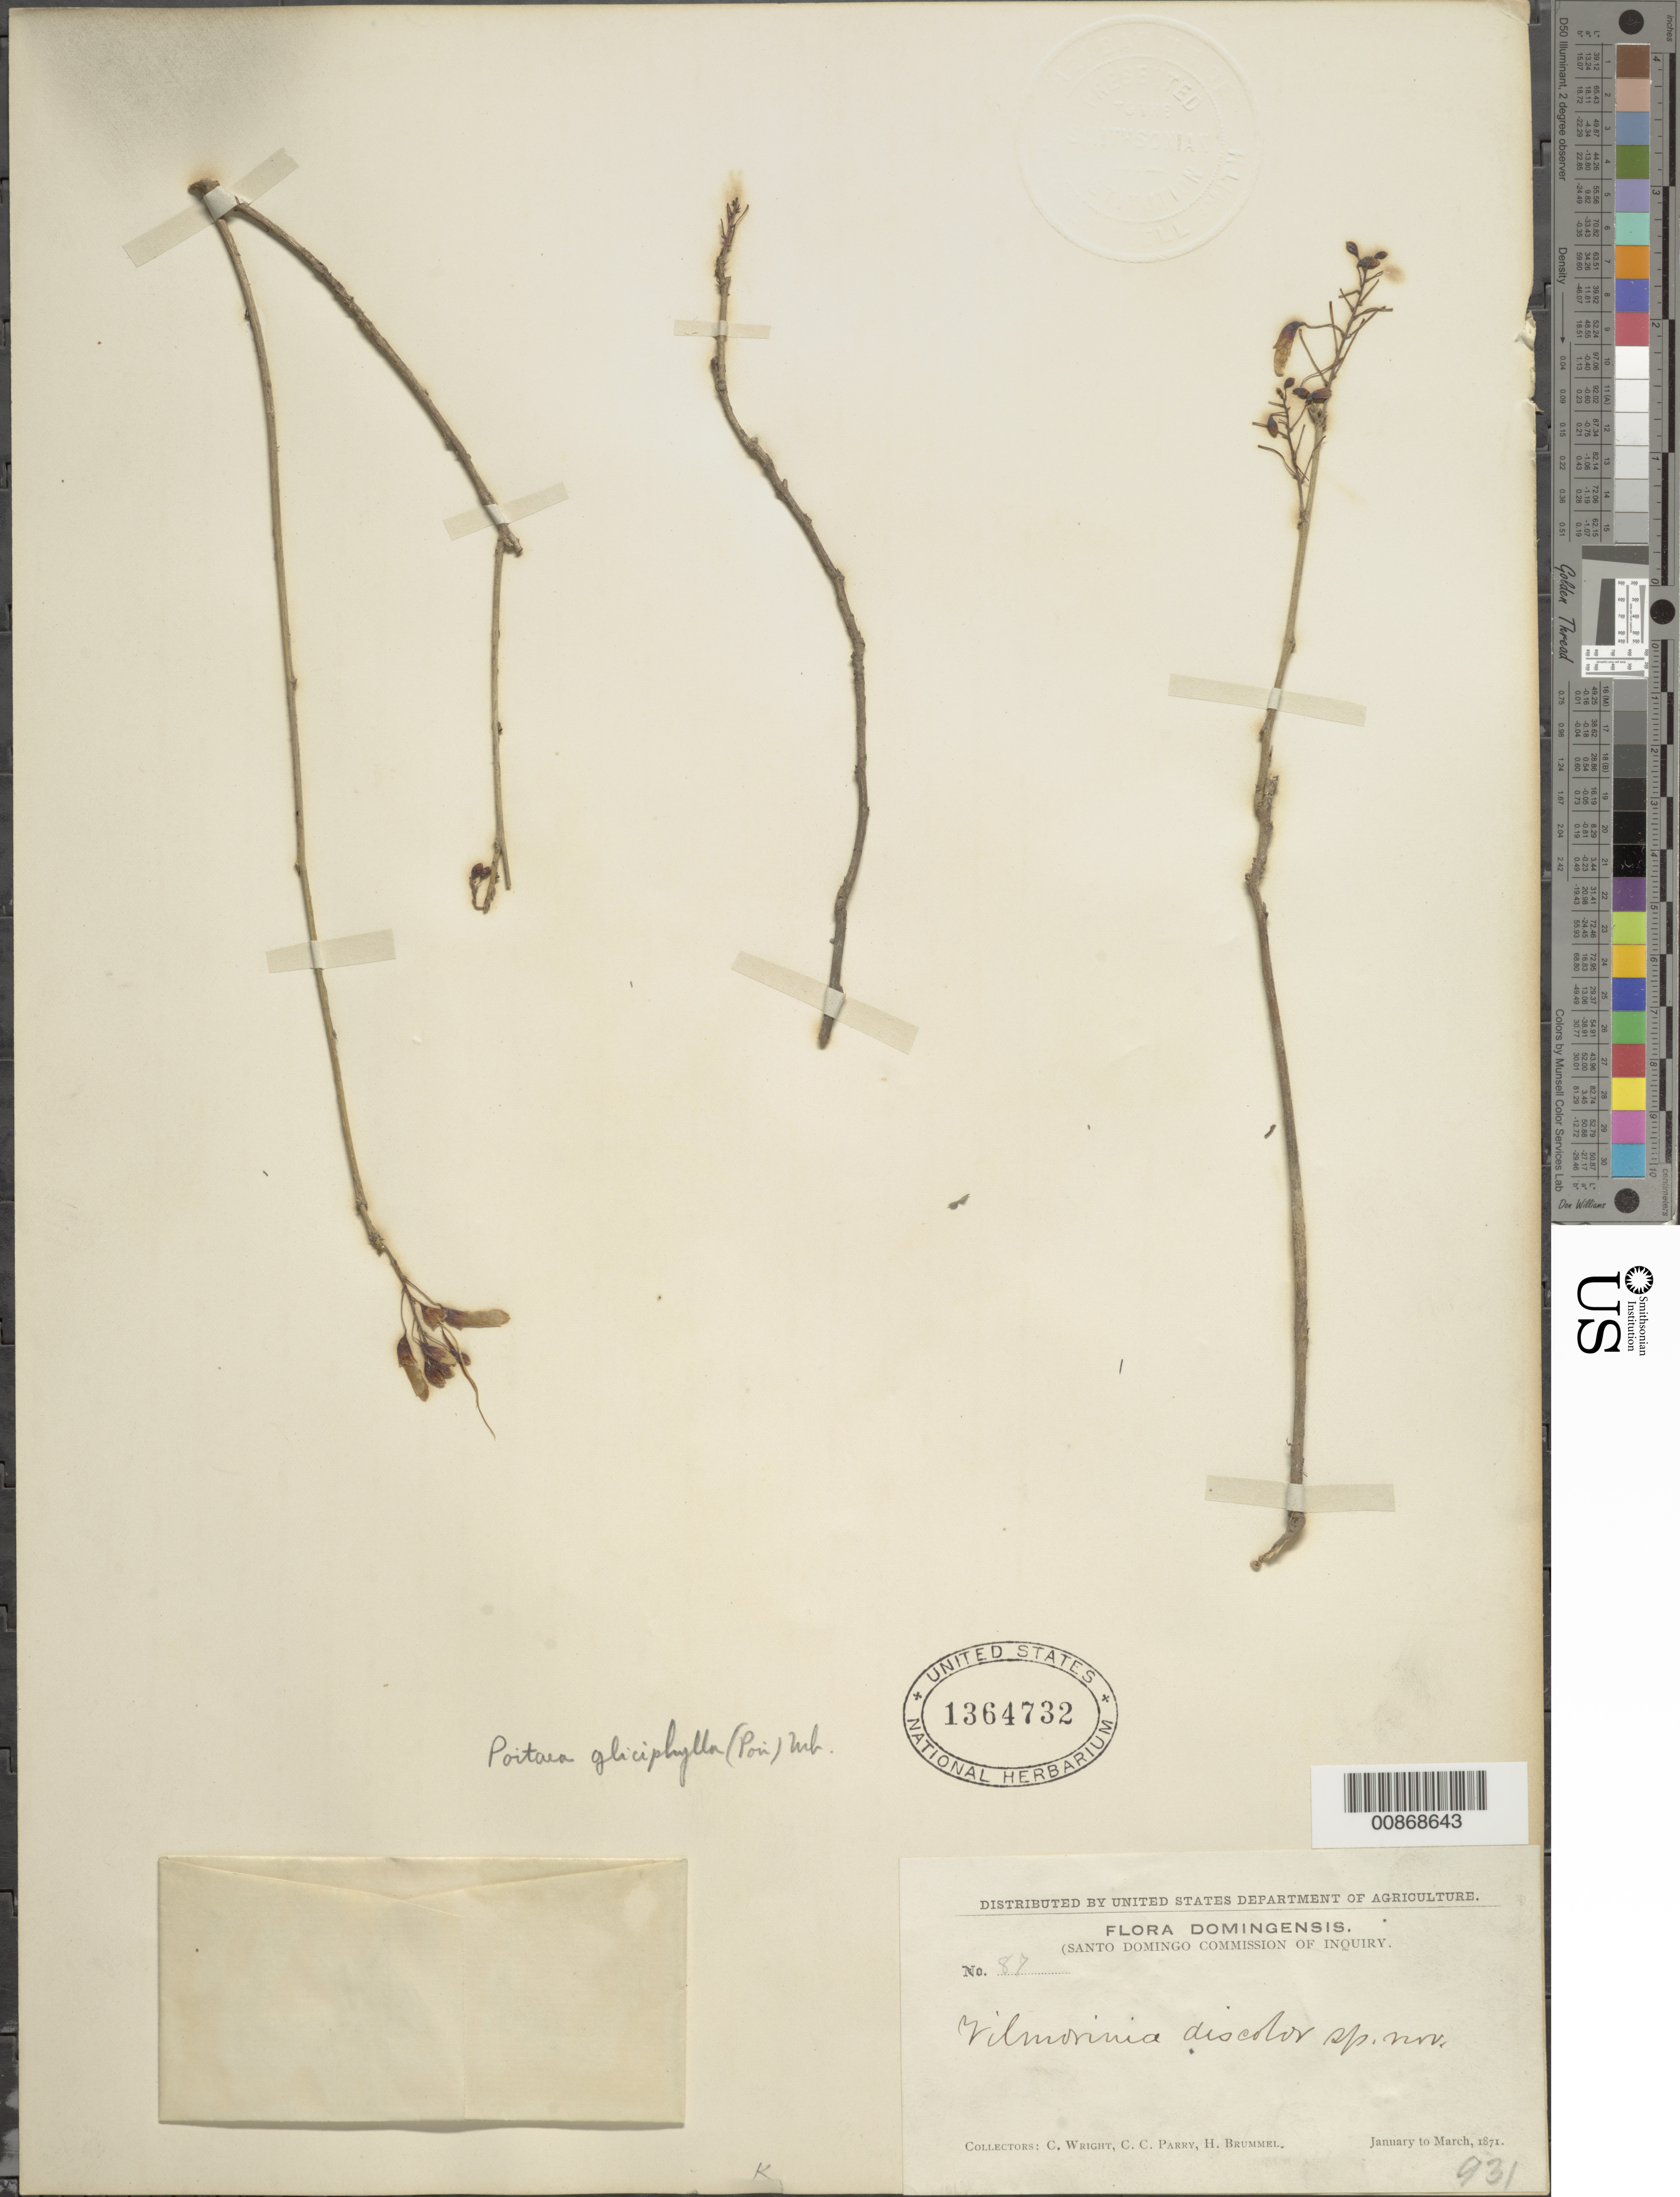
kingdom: Plantae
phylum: Tracheophyta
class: Magnoliopsida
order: Fabales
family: Fabaceae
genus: Poitea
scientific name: Poitea glyciphylla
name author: (Poir.) Urb.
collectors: C. Wright, C. C. Parry & H. Brummel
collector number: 87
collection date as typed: Jan 1871 to -- Mar 1871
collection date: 1871-01/1871-03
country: Dominican Republic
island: Hispaniola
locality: Dominican Republic.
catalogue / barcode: US 1364732